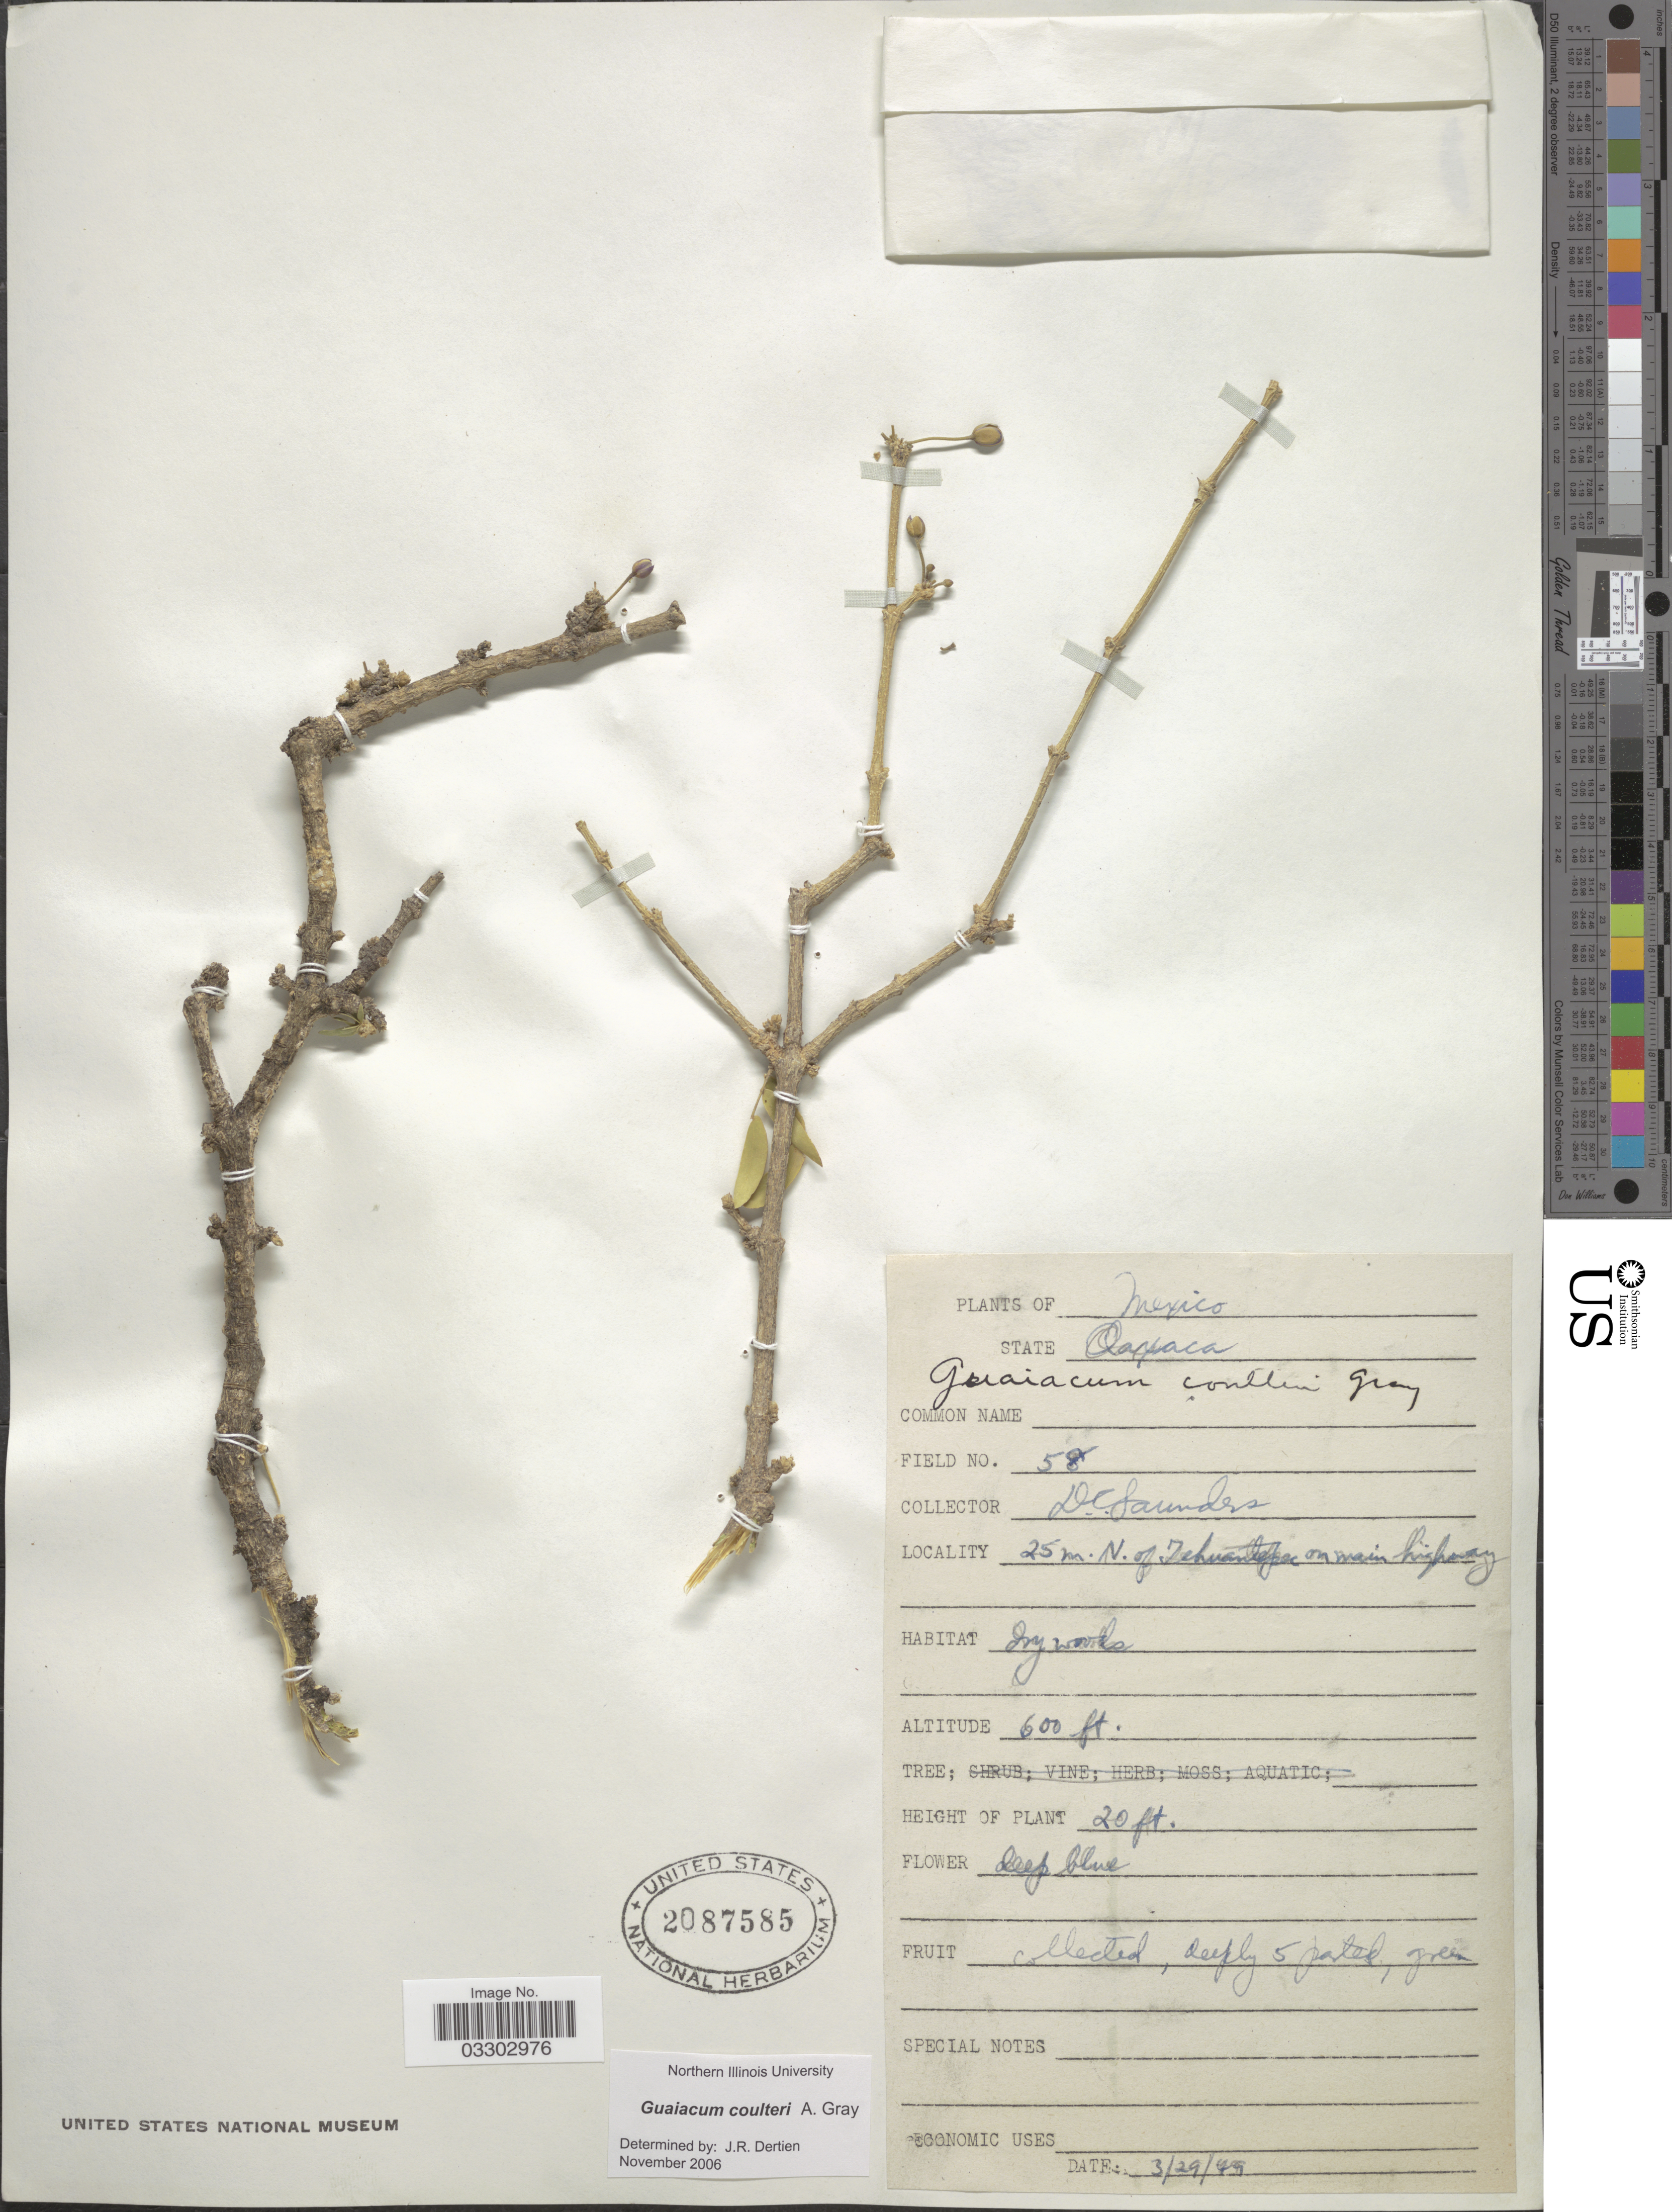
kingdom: Plantae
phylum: Tracheophyta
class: Magnoliopsida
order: Zygophyllales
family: Zygophyllaceae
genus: Guaiacum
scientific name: Guaiacum coulteri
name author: A. Gray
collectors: D. Saunder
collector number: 58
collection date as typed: Transcribed d/m/y: 29/3/49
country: Mexico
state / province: Oaxaca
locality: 25 m. N. of Tehuantepec on main highway.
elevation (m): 183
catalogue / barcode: US 2087585